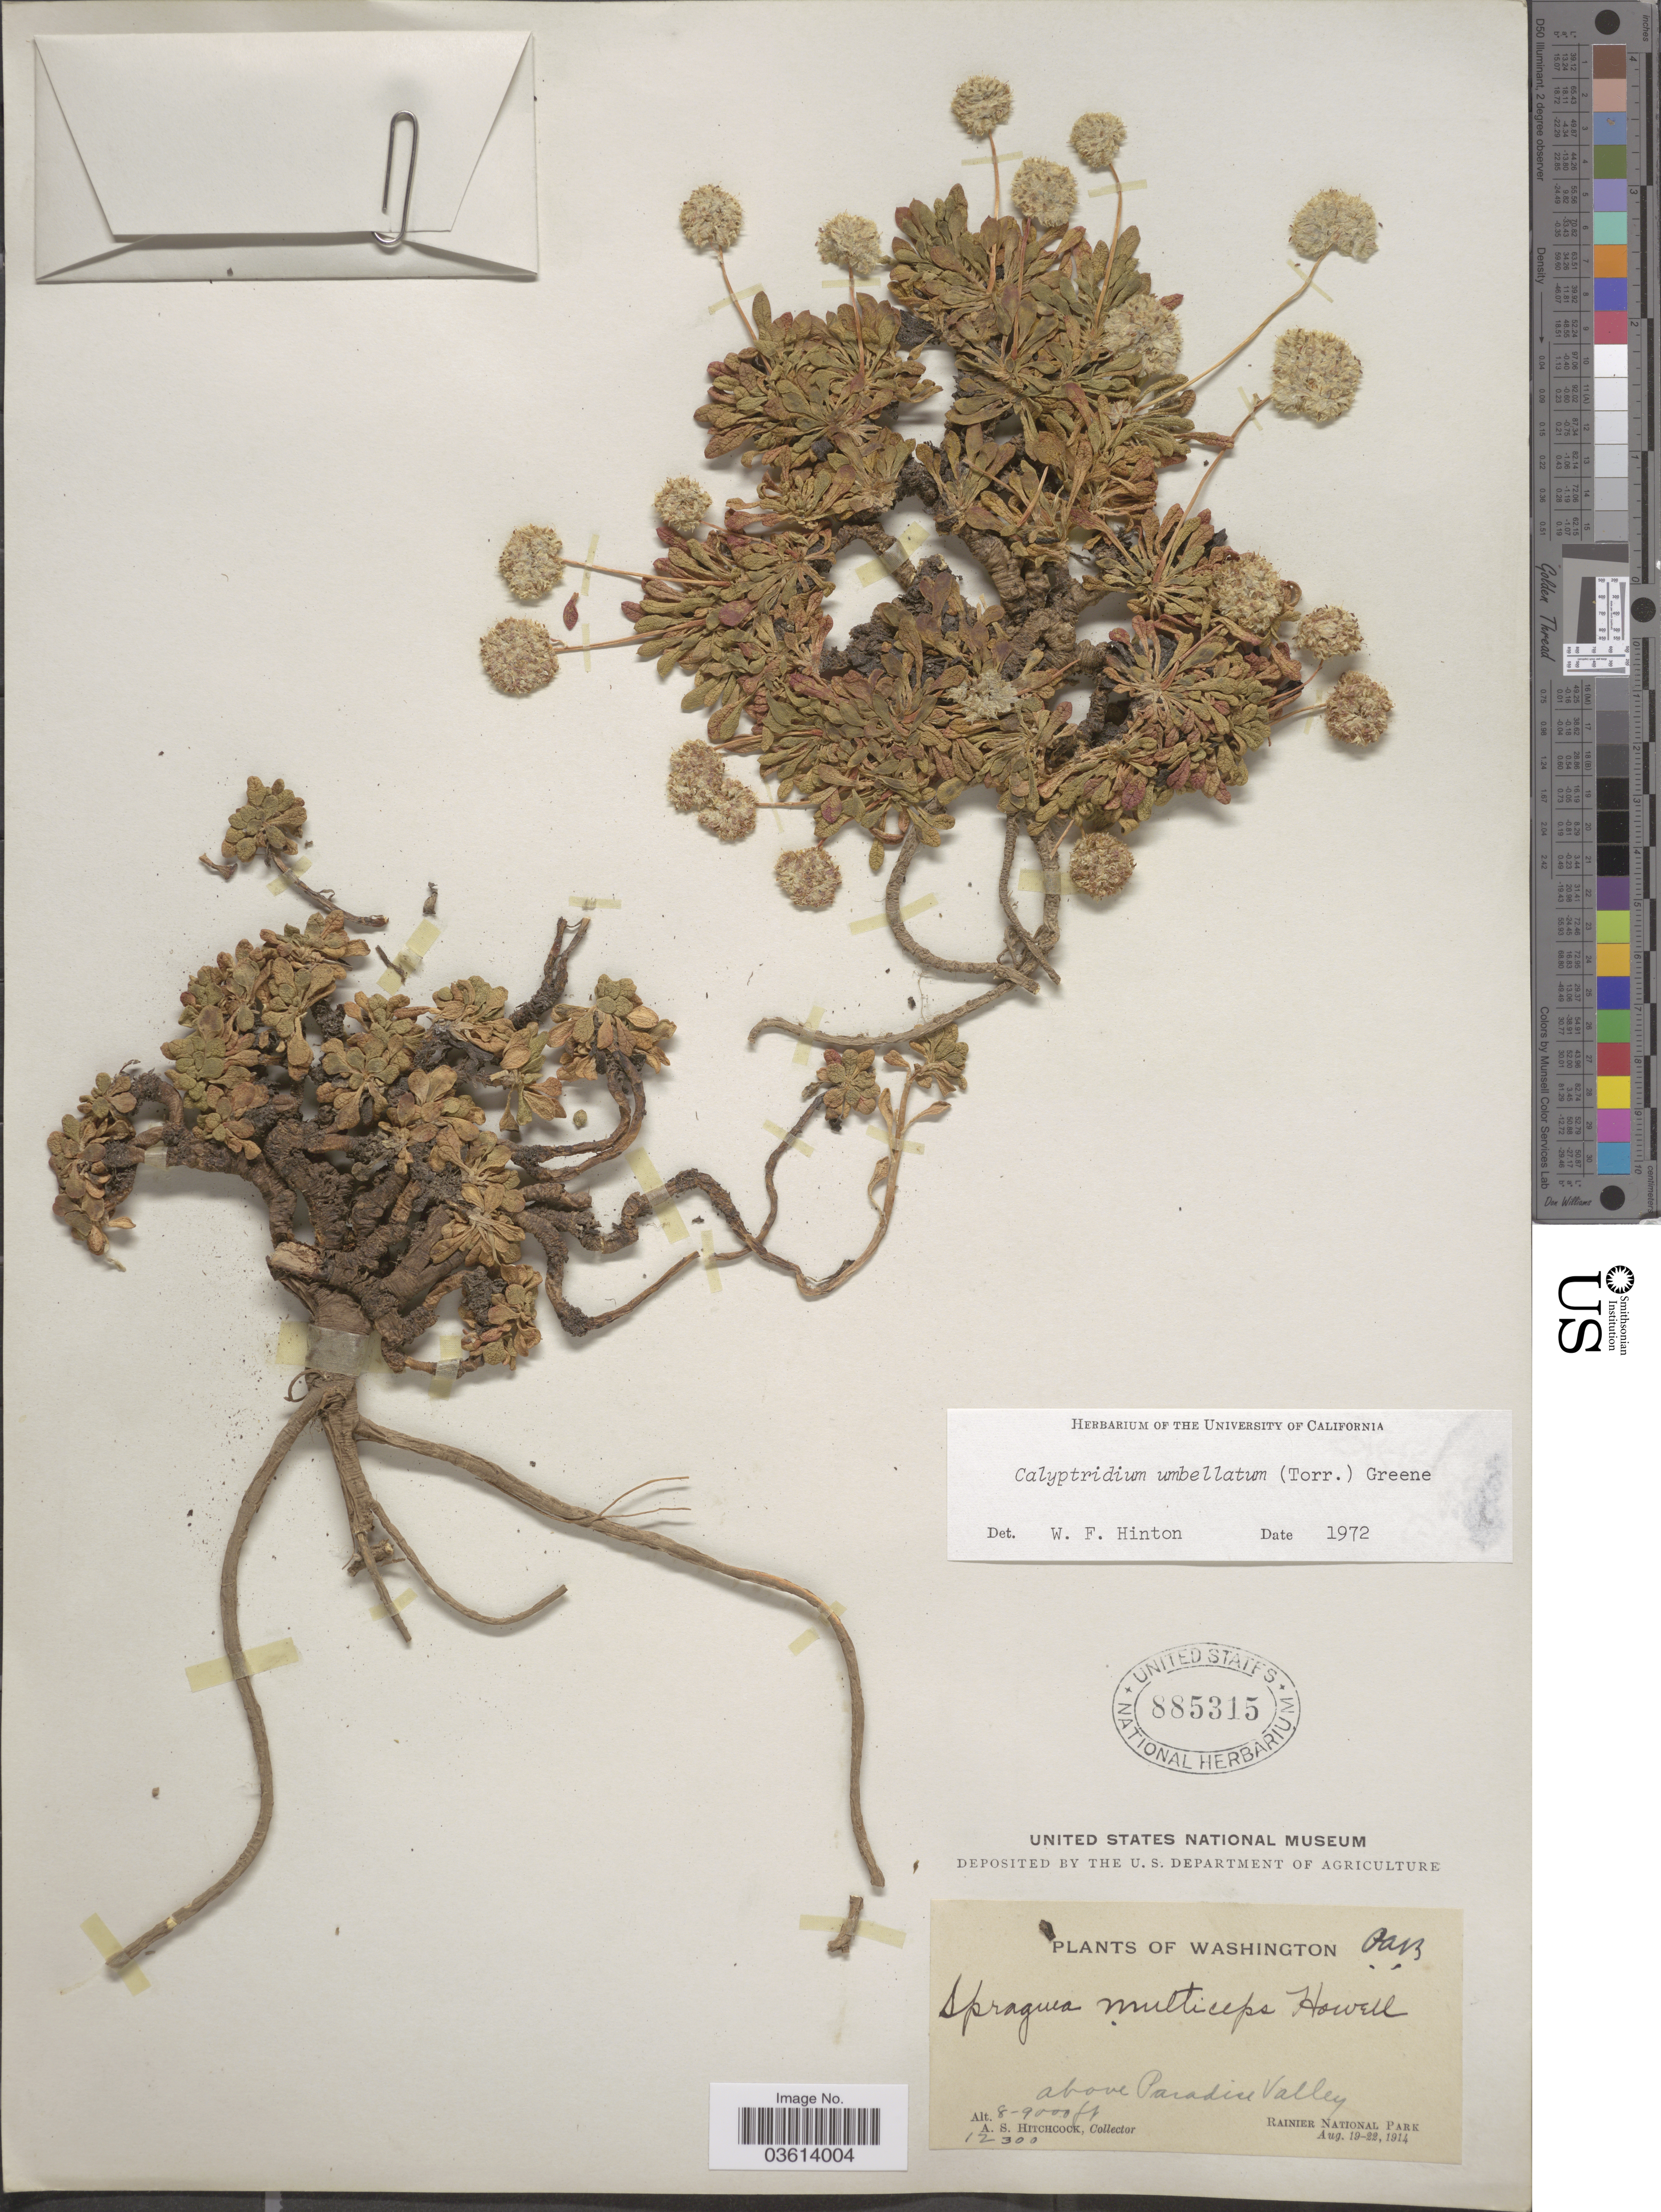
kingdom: Plantae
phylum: Tracheophyta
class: Magnoliopsida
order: Caryophyllales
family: Montiaceae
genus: Calyptridium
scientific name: Calyptridium umbellatum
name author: (Torr.) Greene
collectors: A. S. Hitchcock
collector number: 12300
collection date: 1914-08-19/1914-08-22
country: United States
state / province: Washington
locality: Above Paradise Valley. Rainier National Park.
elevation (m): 2438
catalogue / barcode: US 885315